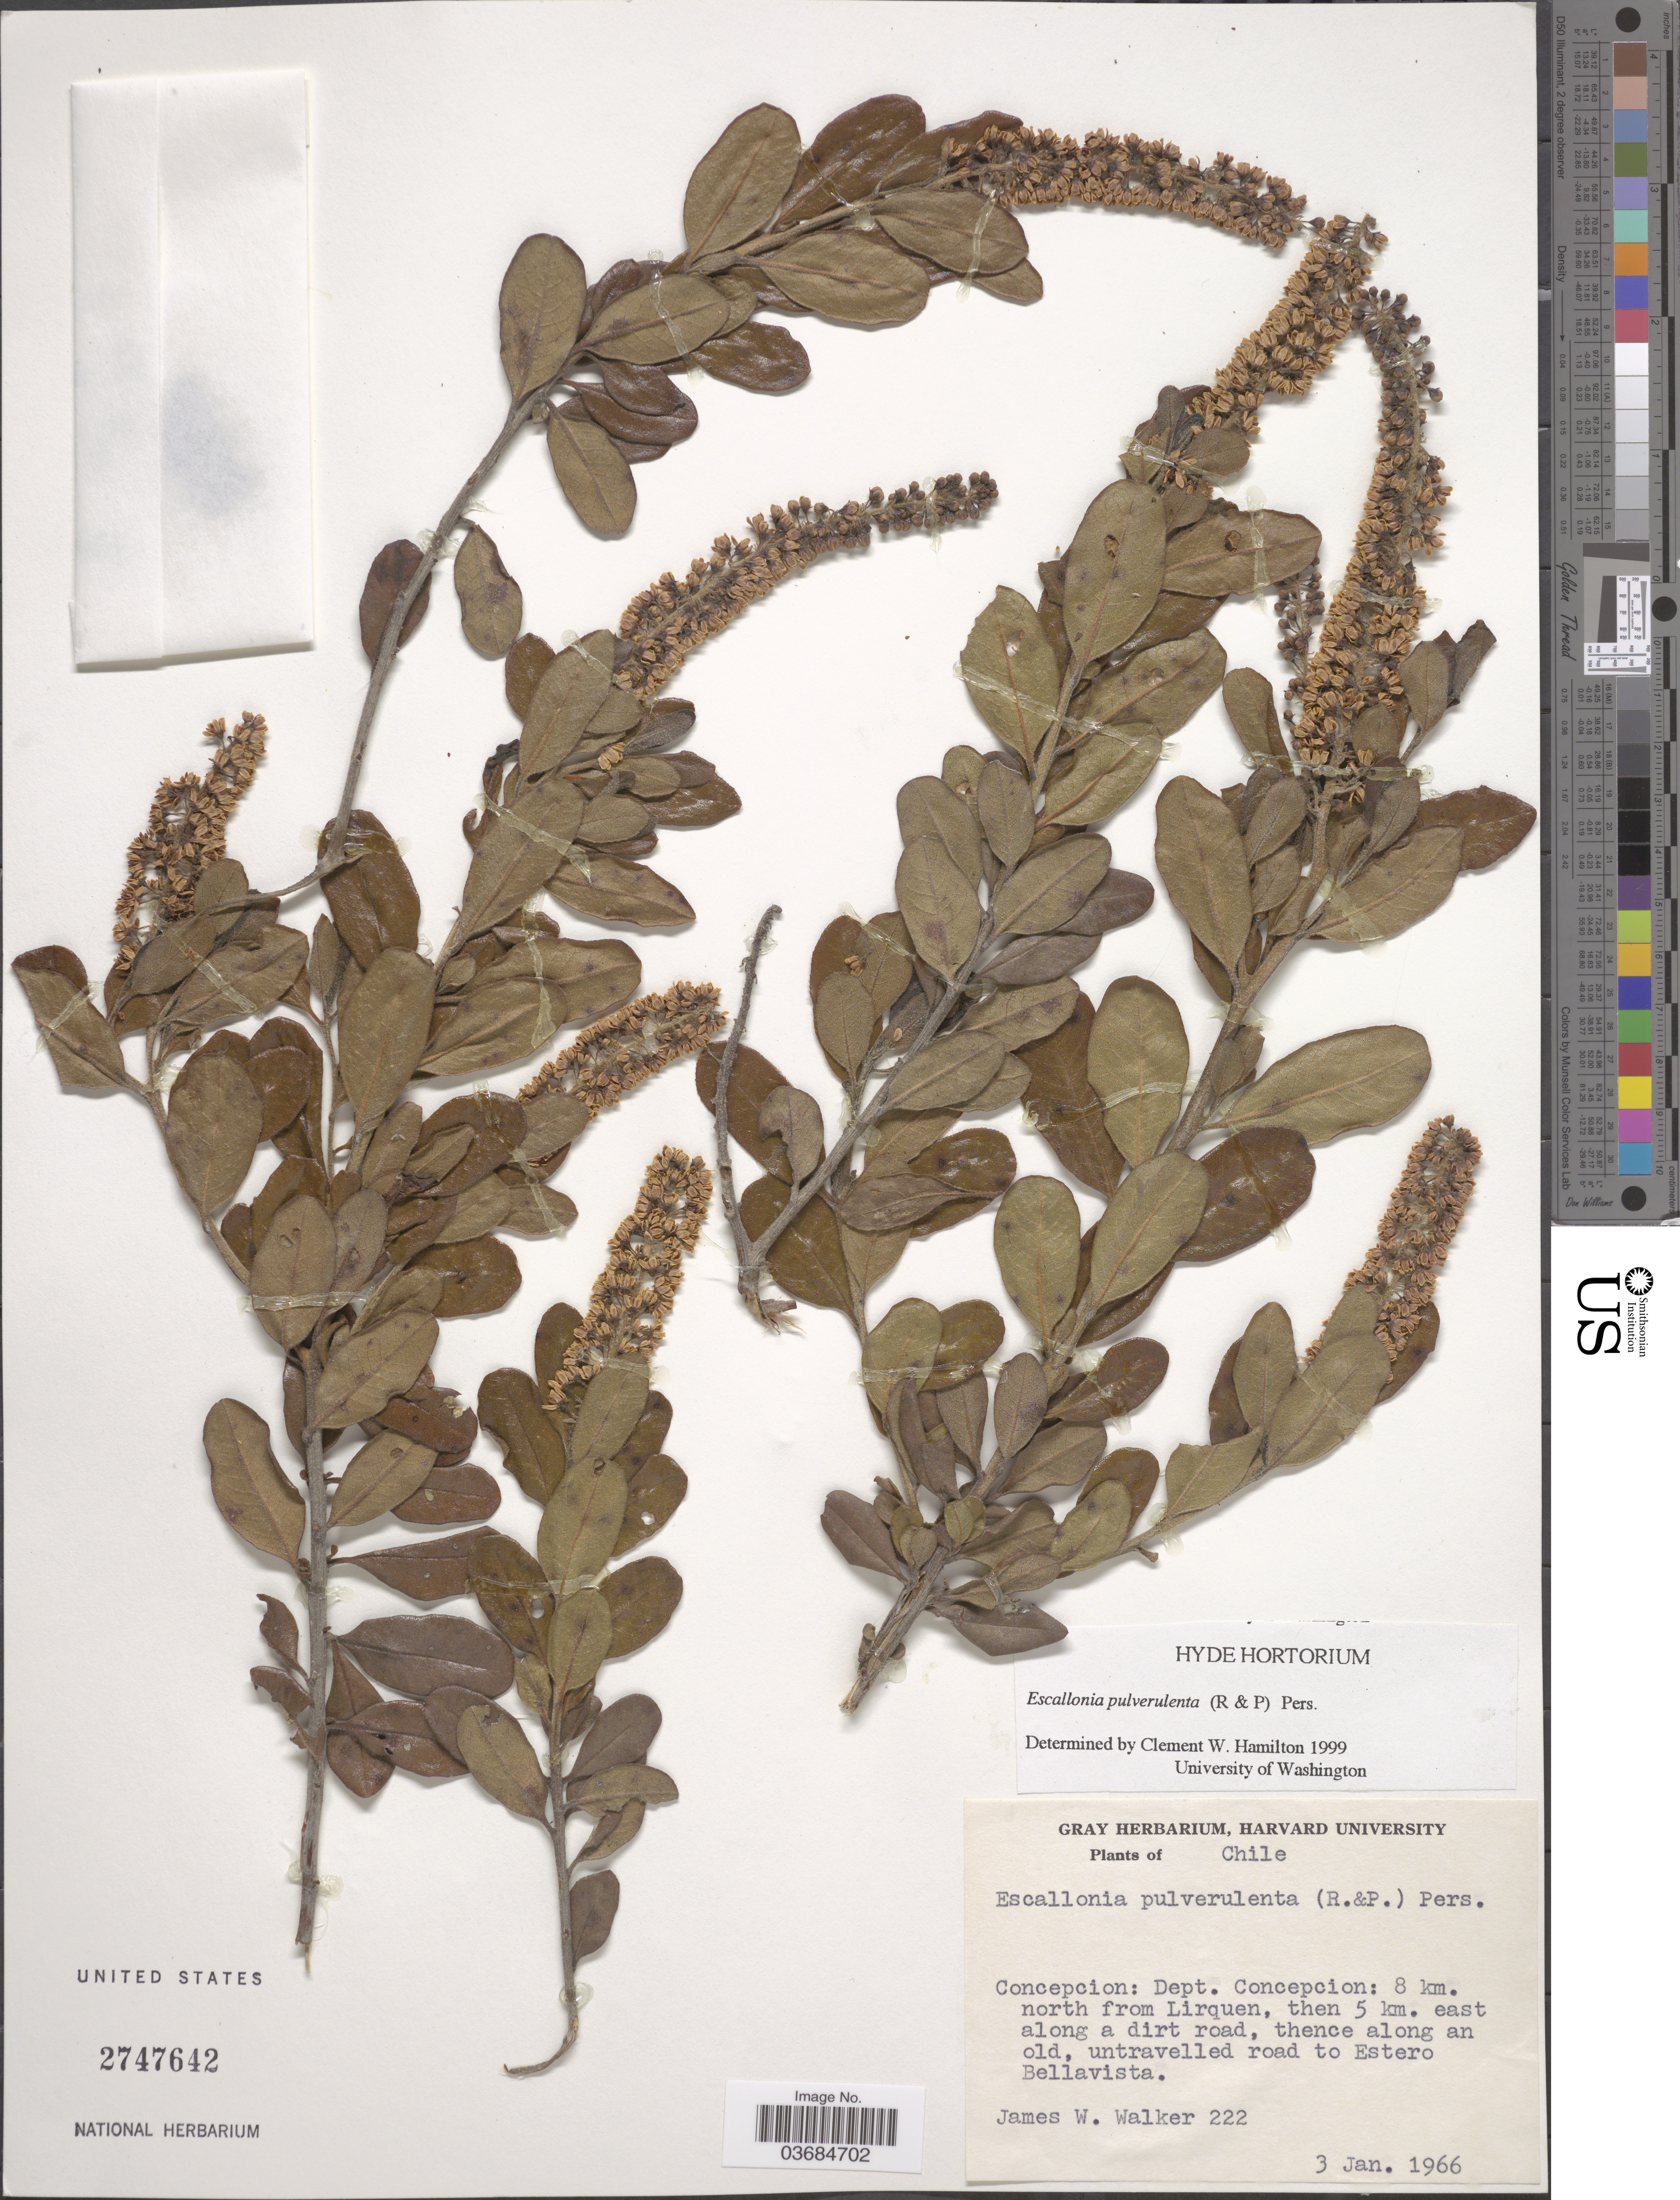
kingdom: Plantae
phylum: Tracheophyta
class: Magnoliopsida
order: Escalloniales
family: Escalloniaceae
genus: Escallonia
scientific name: Escallonia pulverulenta var. pulverulenta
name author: (Ruiz & Pav.) Pers.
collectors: J. W. Walker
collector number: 222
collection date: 1966-01-03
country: Chile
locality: Concepcion: Dept. Concepcion: 8 km. north from Lirquen, then 5 km. east along a dirt road, thence along old, untravelled road to Estero Bellavista.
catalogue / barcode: US 2747642